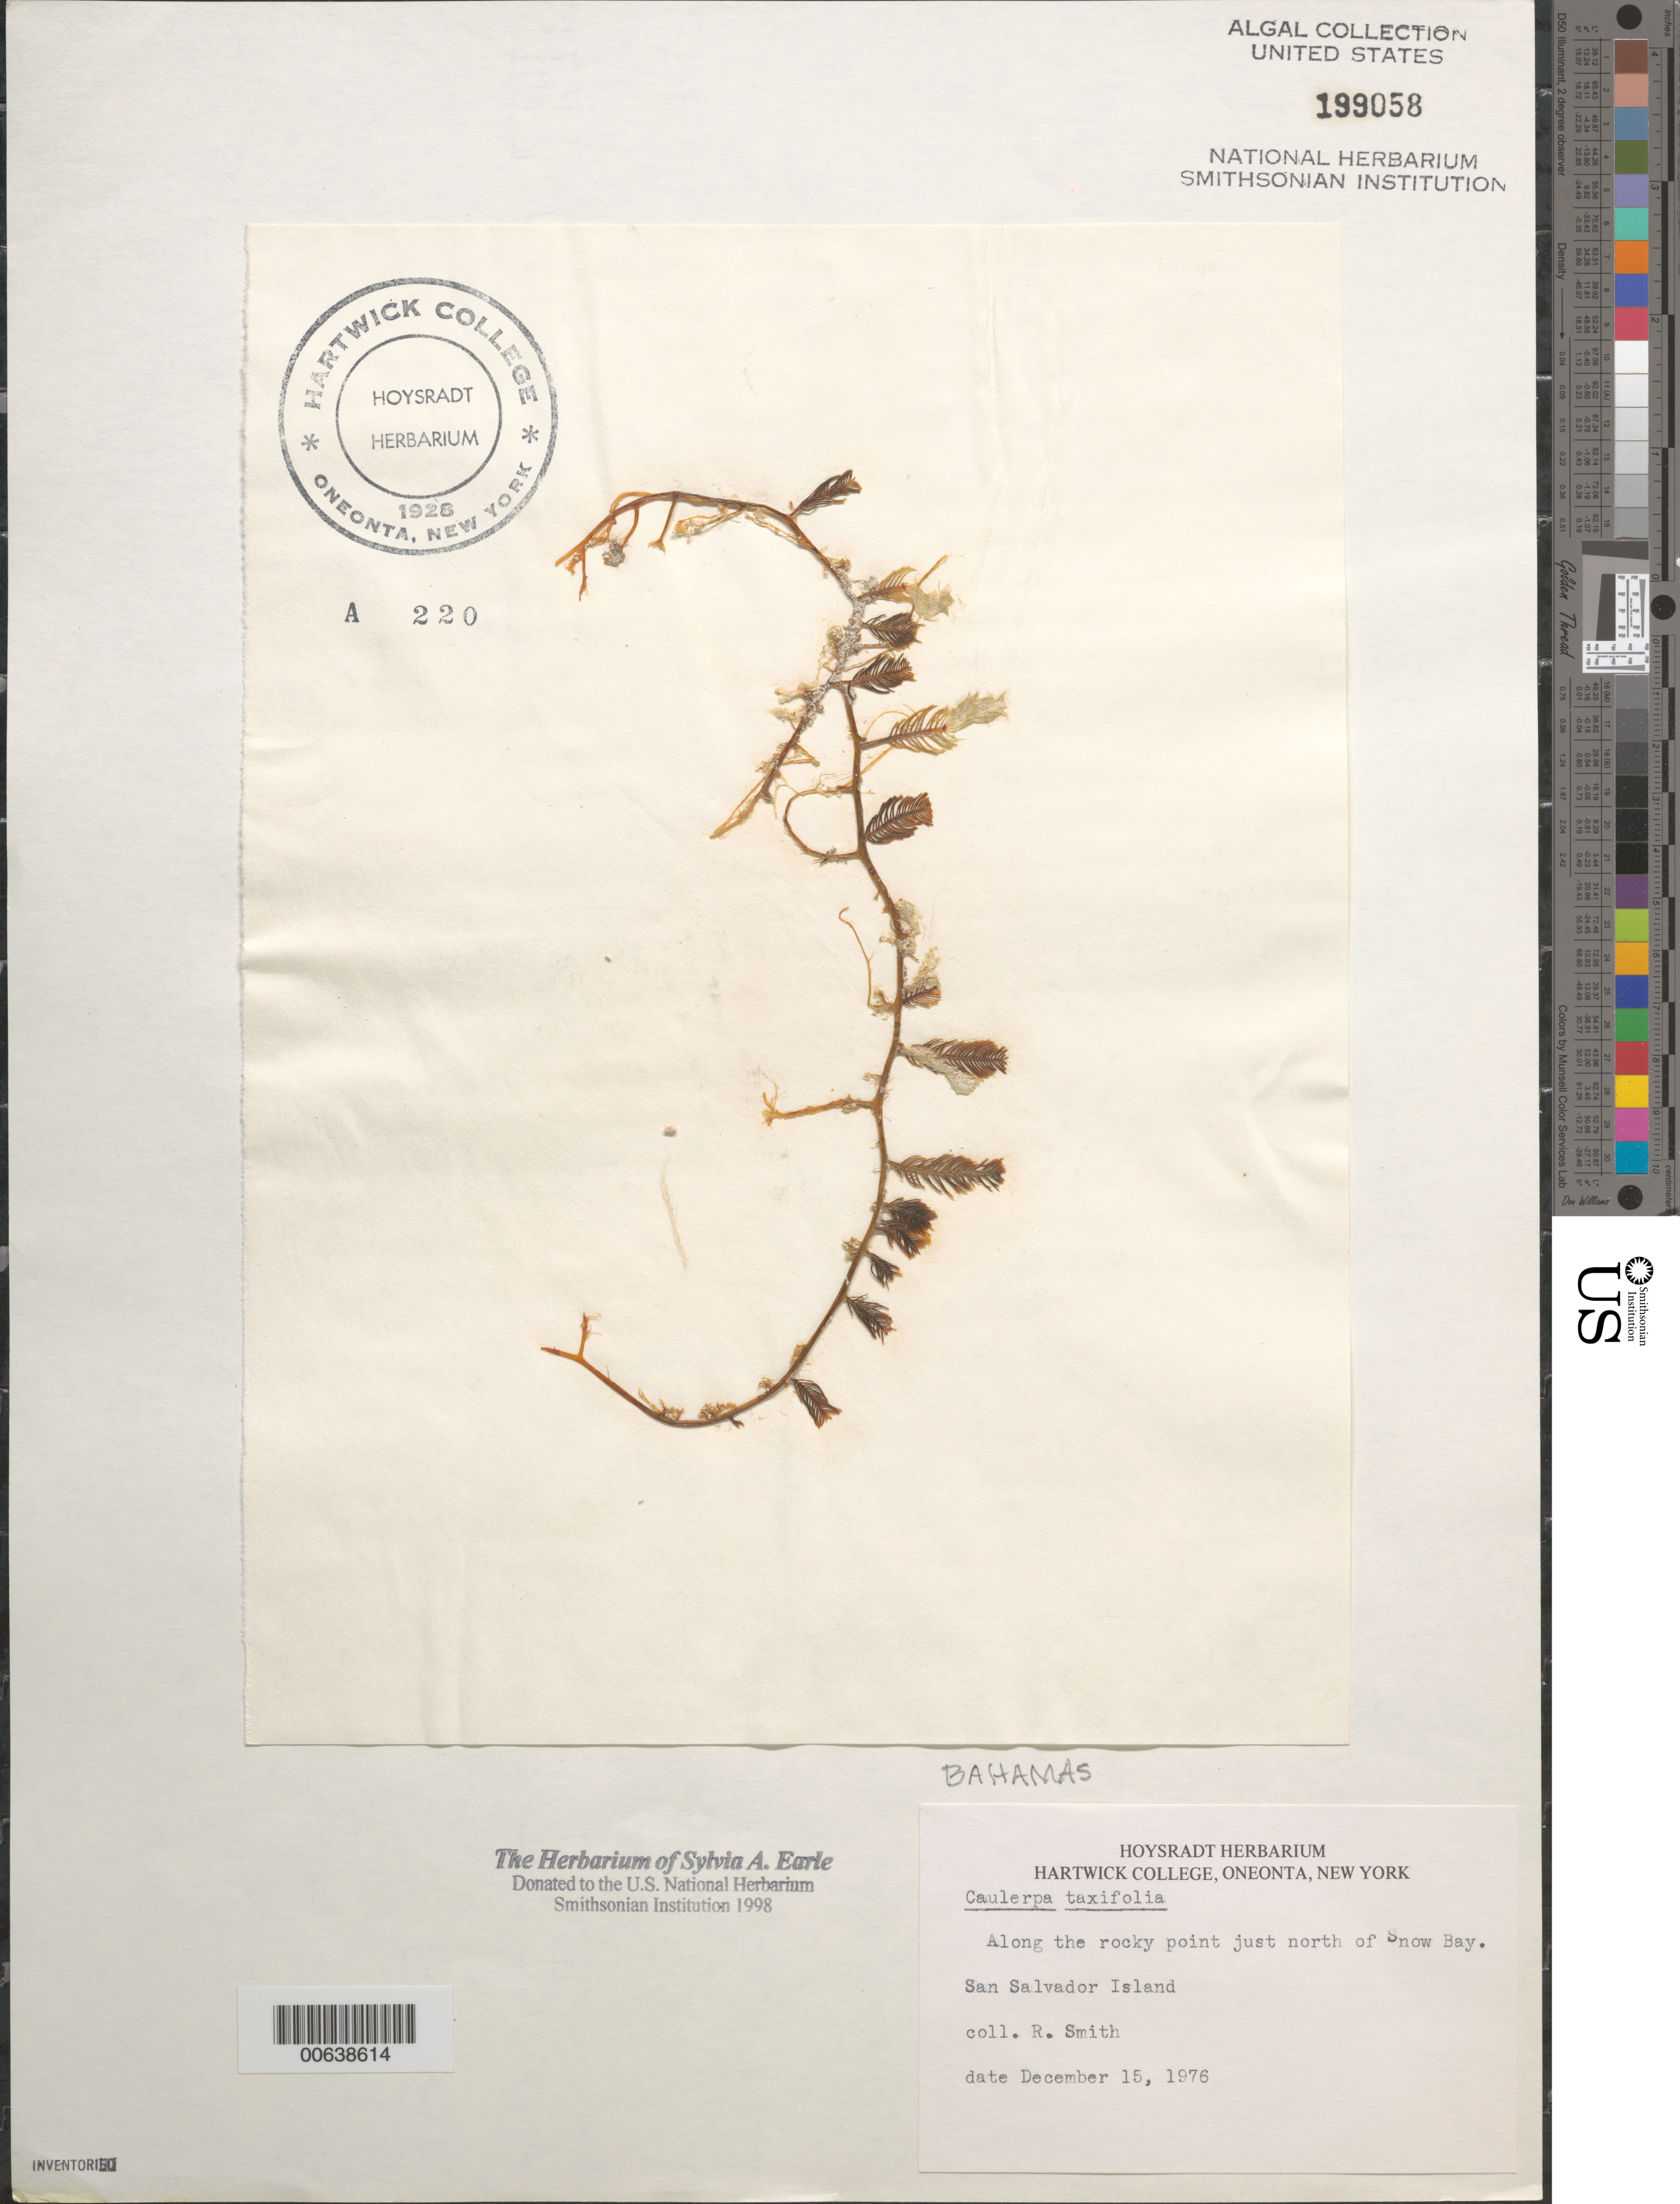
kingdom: Plantae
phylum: Chlorophyta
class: Ulvophyceae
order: Bryopsidales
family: Caulerpaceae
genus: Caulerpa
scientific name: Caulerpa taxifolia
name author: (M. Vahl) C. Agardh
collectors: R. Smith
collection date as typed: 15 Dec 1976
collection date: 1976-12-15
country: Bahamas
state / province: San Salvador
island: San Salvador Island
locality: Rocky point just north of Snow Bay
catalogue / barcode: US 199058